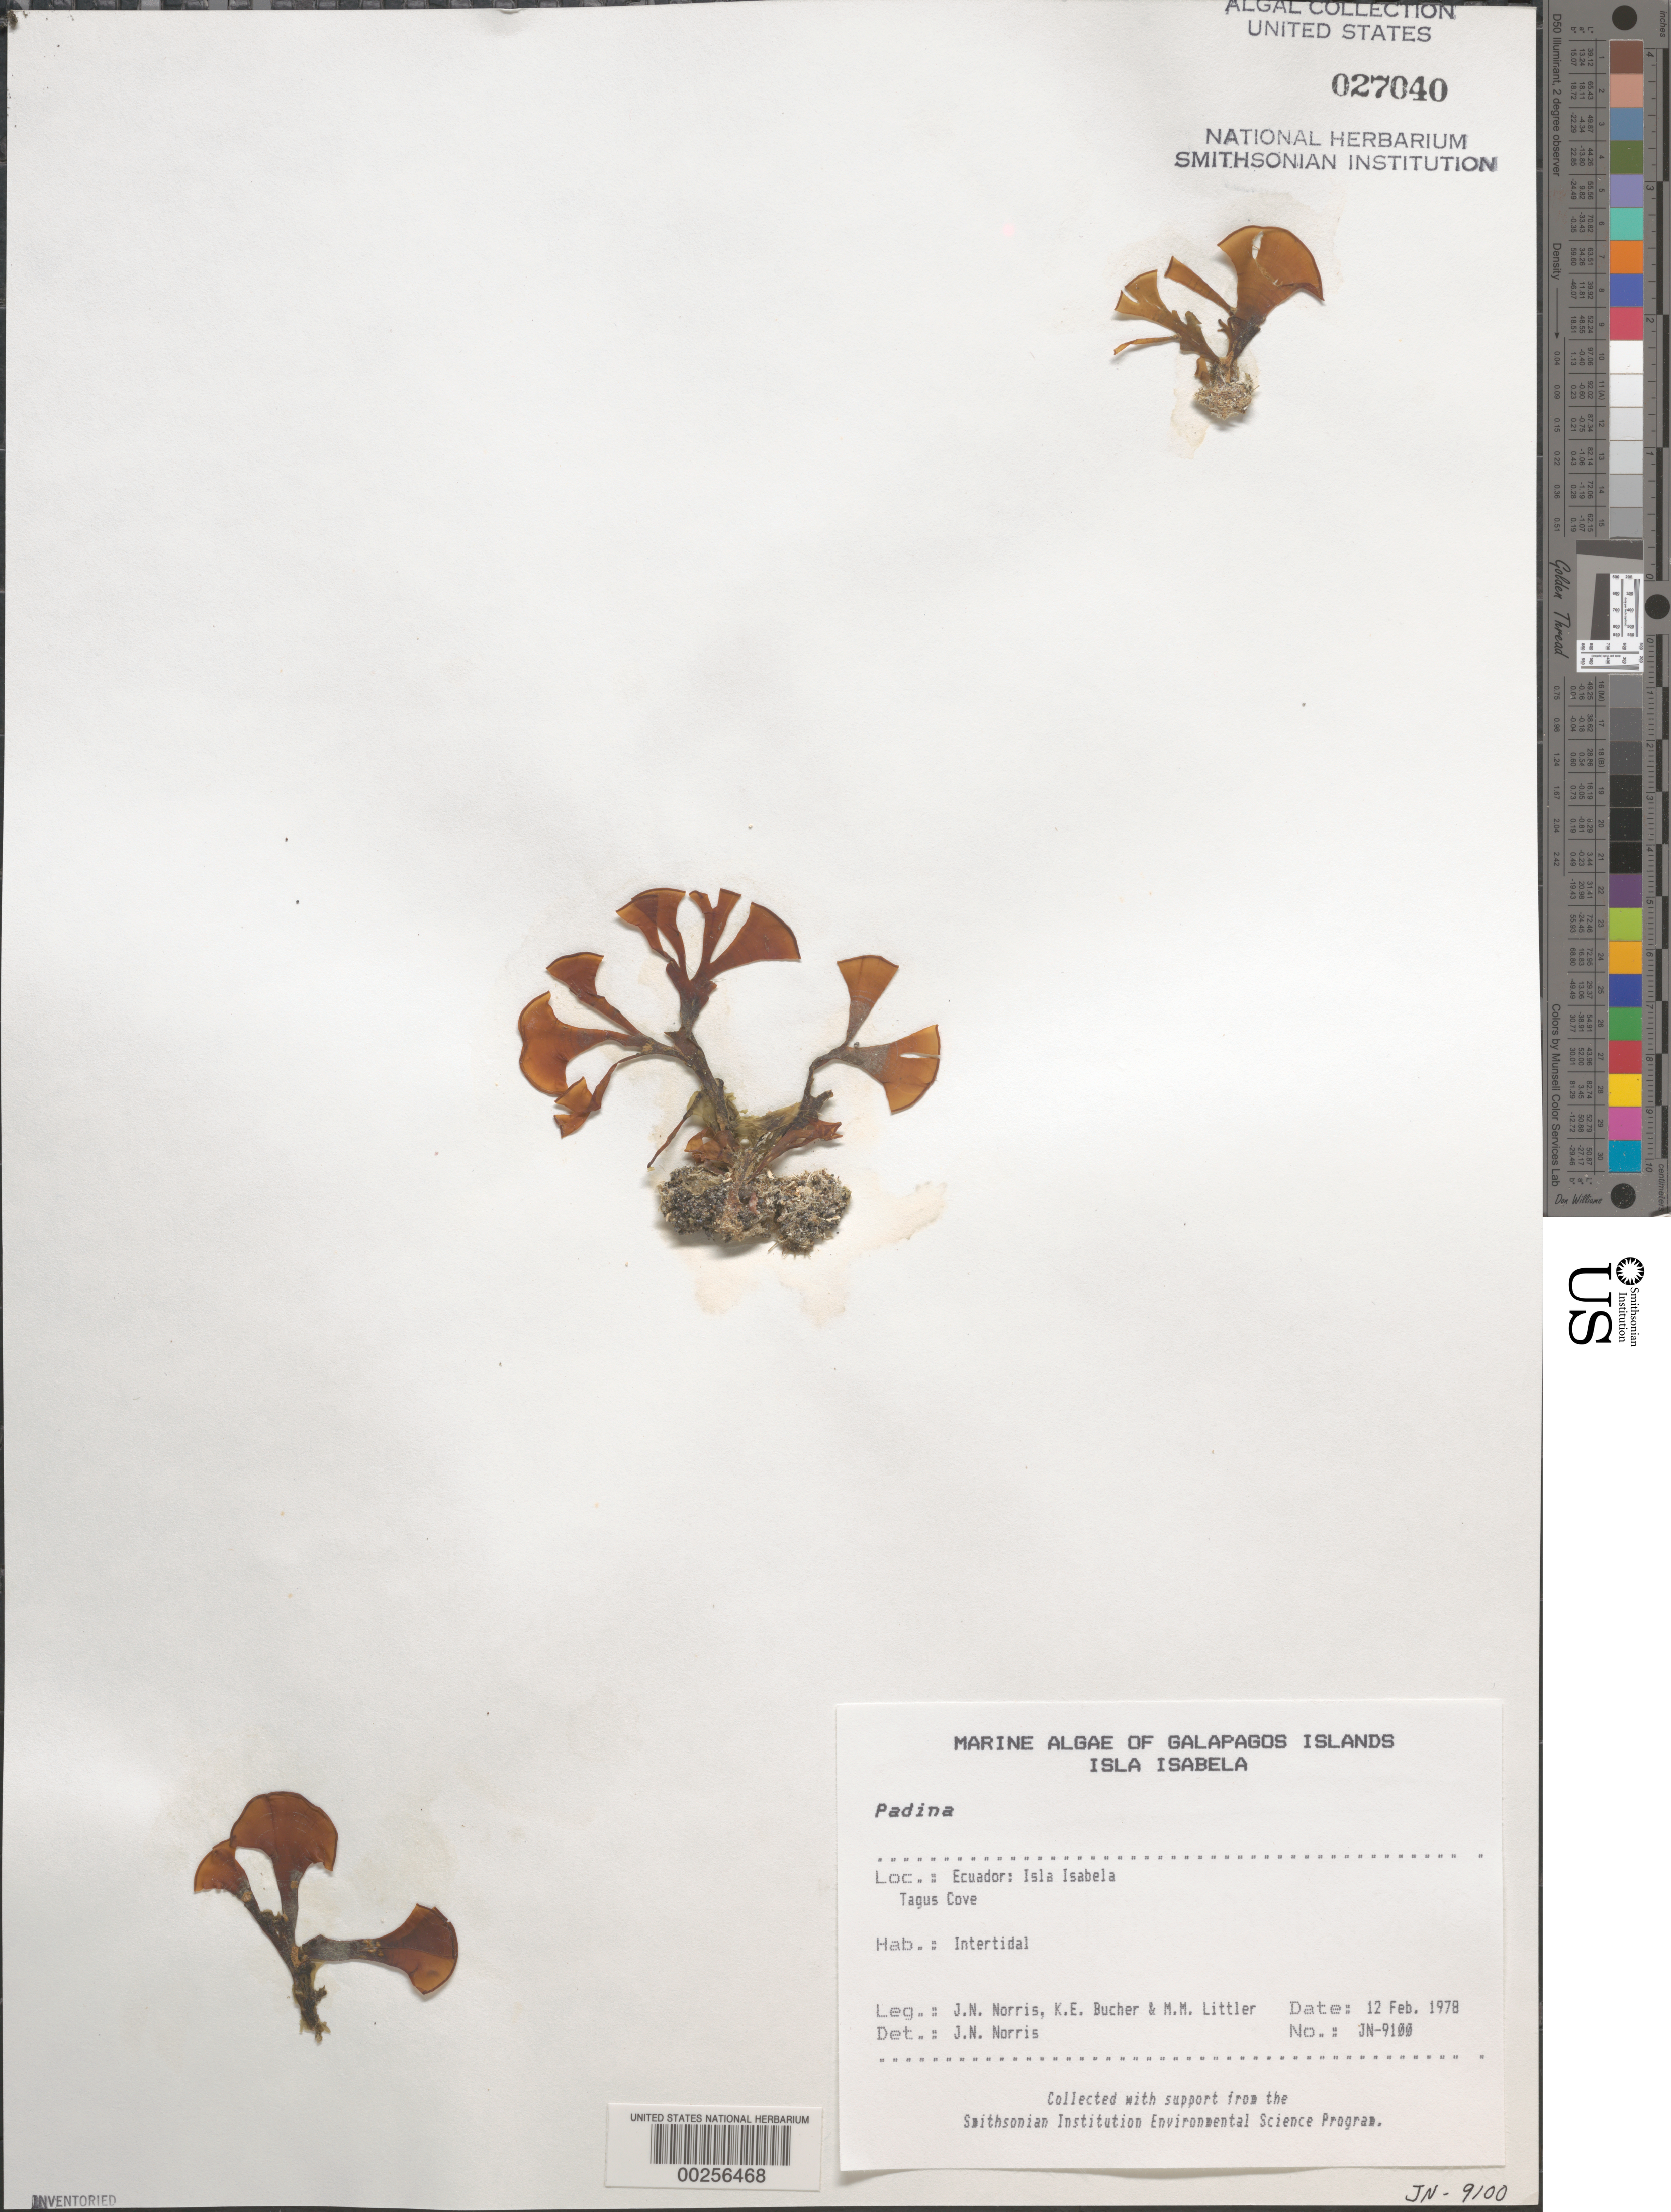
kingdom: Chromista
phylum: Ochrophyta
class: Phaeophyceae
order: Dictyotales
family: Dictyotaceae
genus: Padina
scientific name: Padina sp.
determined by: Norris, James N.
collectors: J. N. Norris, K. E. Bucher & M. M. Littler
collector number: JN-9100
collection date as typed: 12 Feb 1978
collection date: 1978-02-12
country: Ecuador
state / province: Colón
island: Isabela [Albemarle]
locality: Tagus Cove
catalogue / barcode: US 27040